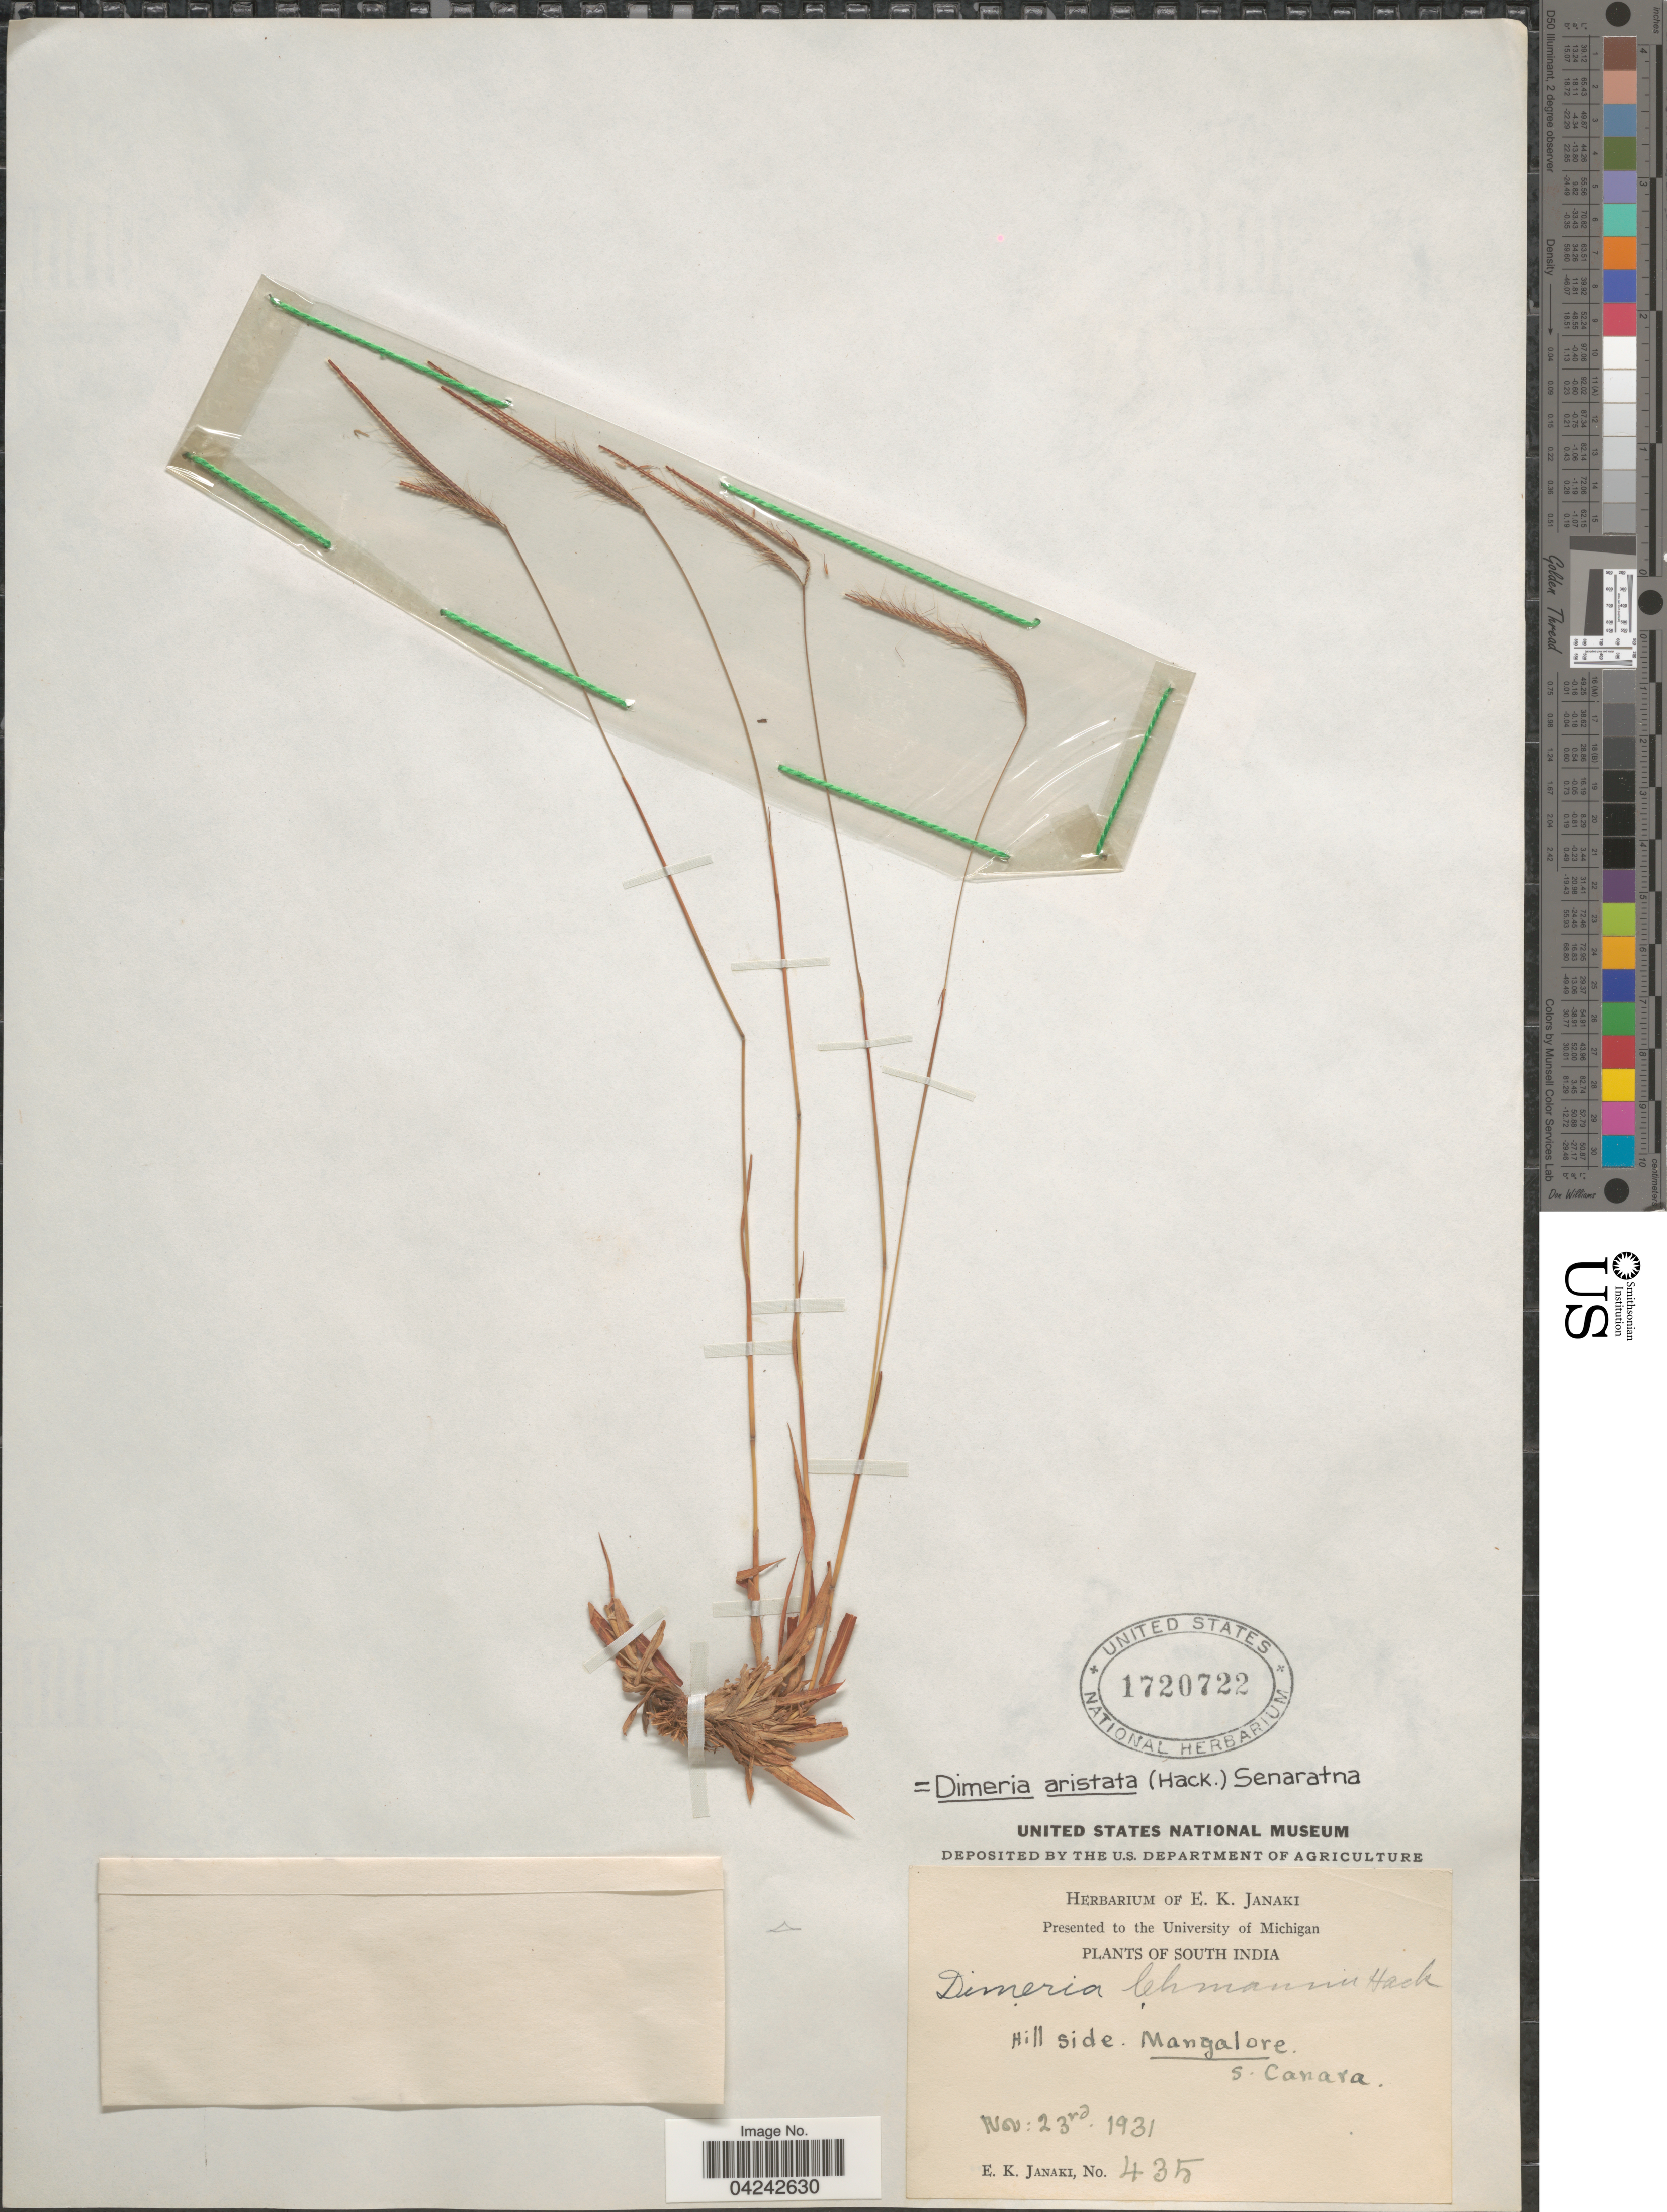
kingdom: Plantae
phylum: Tracheophyta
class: Liliopsida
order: Poales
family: Poaceae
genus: Dimeria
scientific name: Dimeria avenacea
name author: (Retz.) C.E.C. Fisch.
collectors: E. Janaki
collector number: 435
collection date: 1931-11-23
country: India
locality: South India. Hill side. Mangalore. S. Canara.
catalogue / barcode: US 1720722